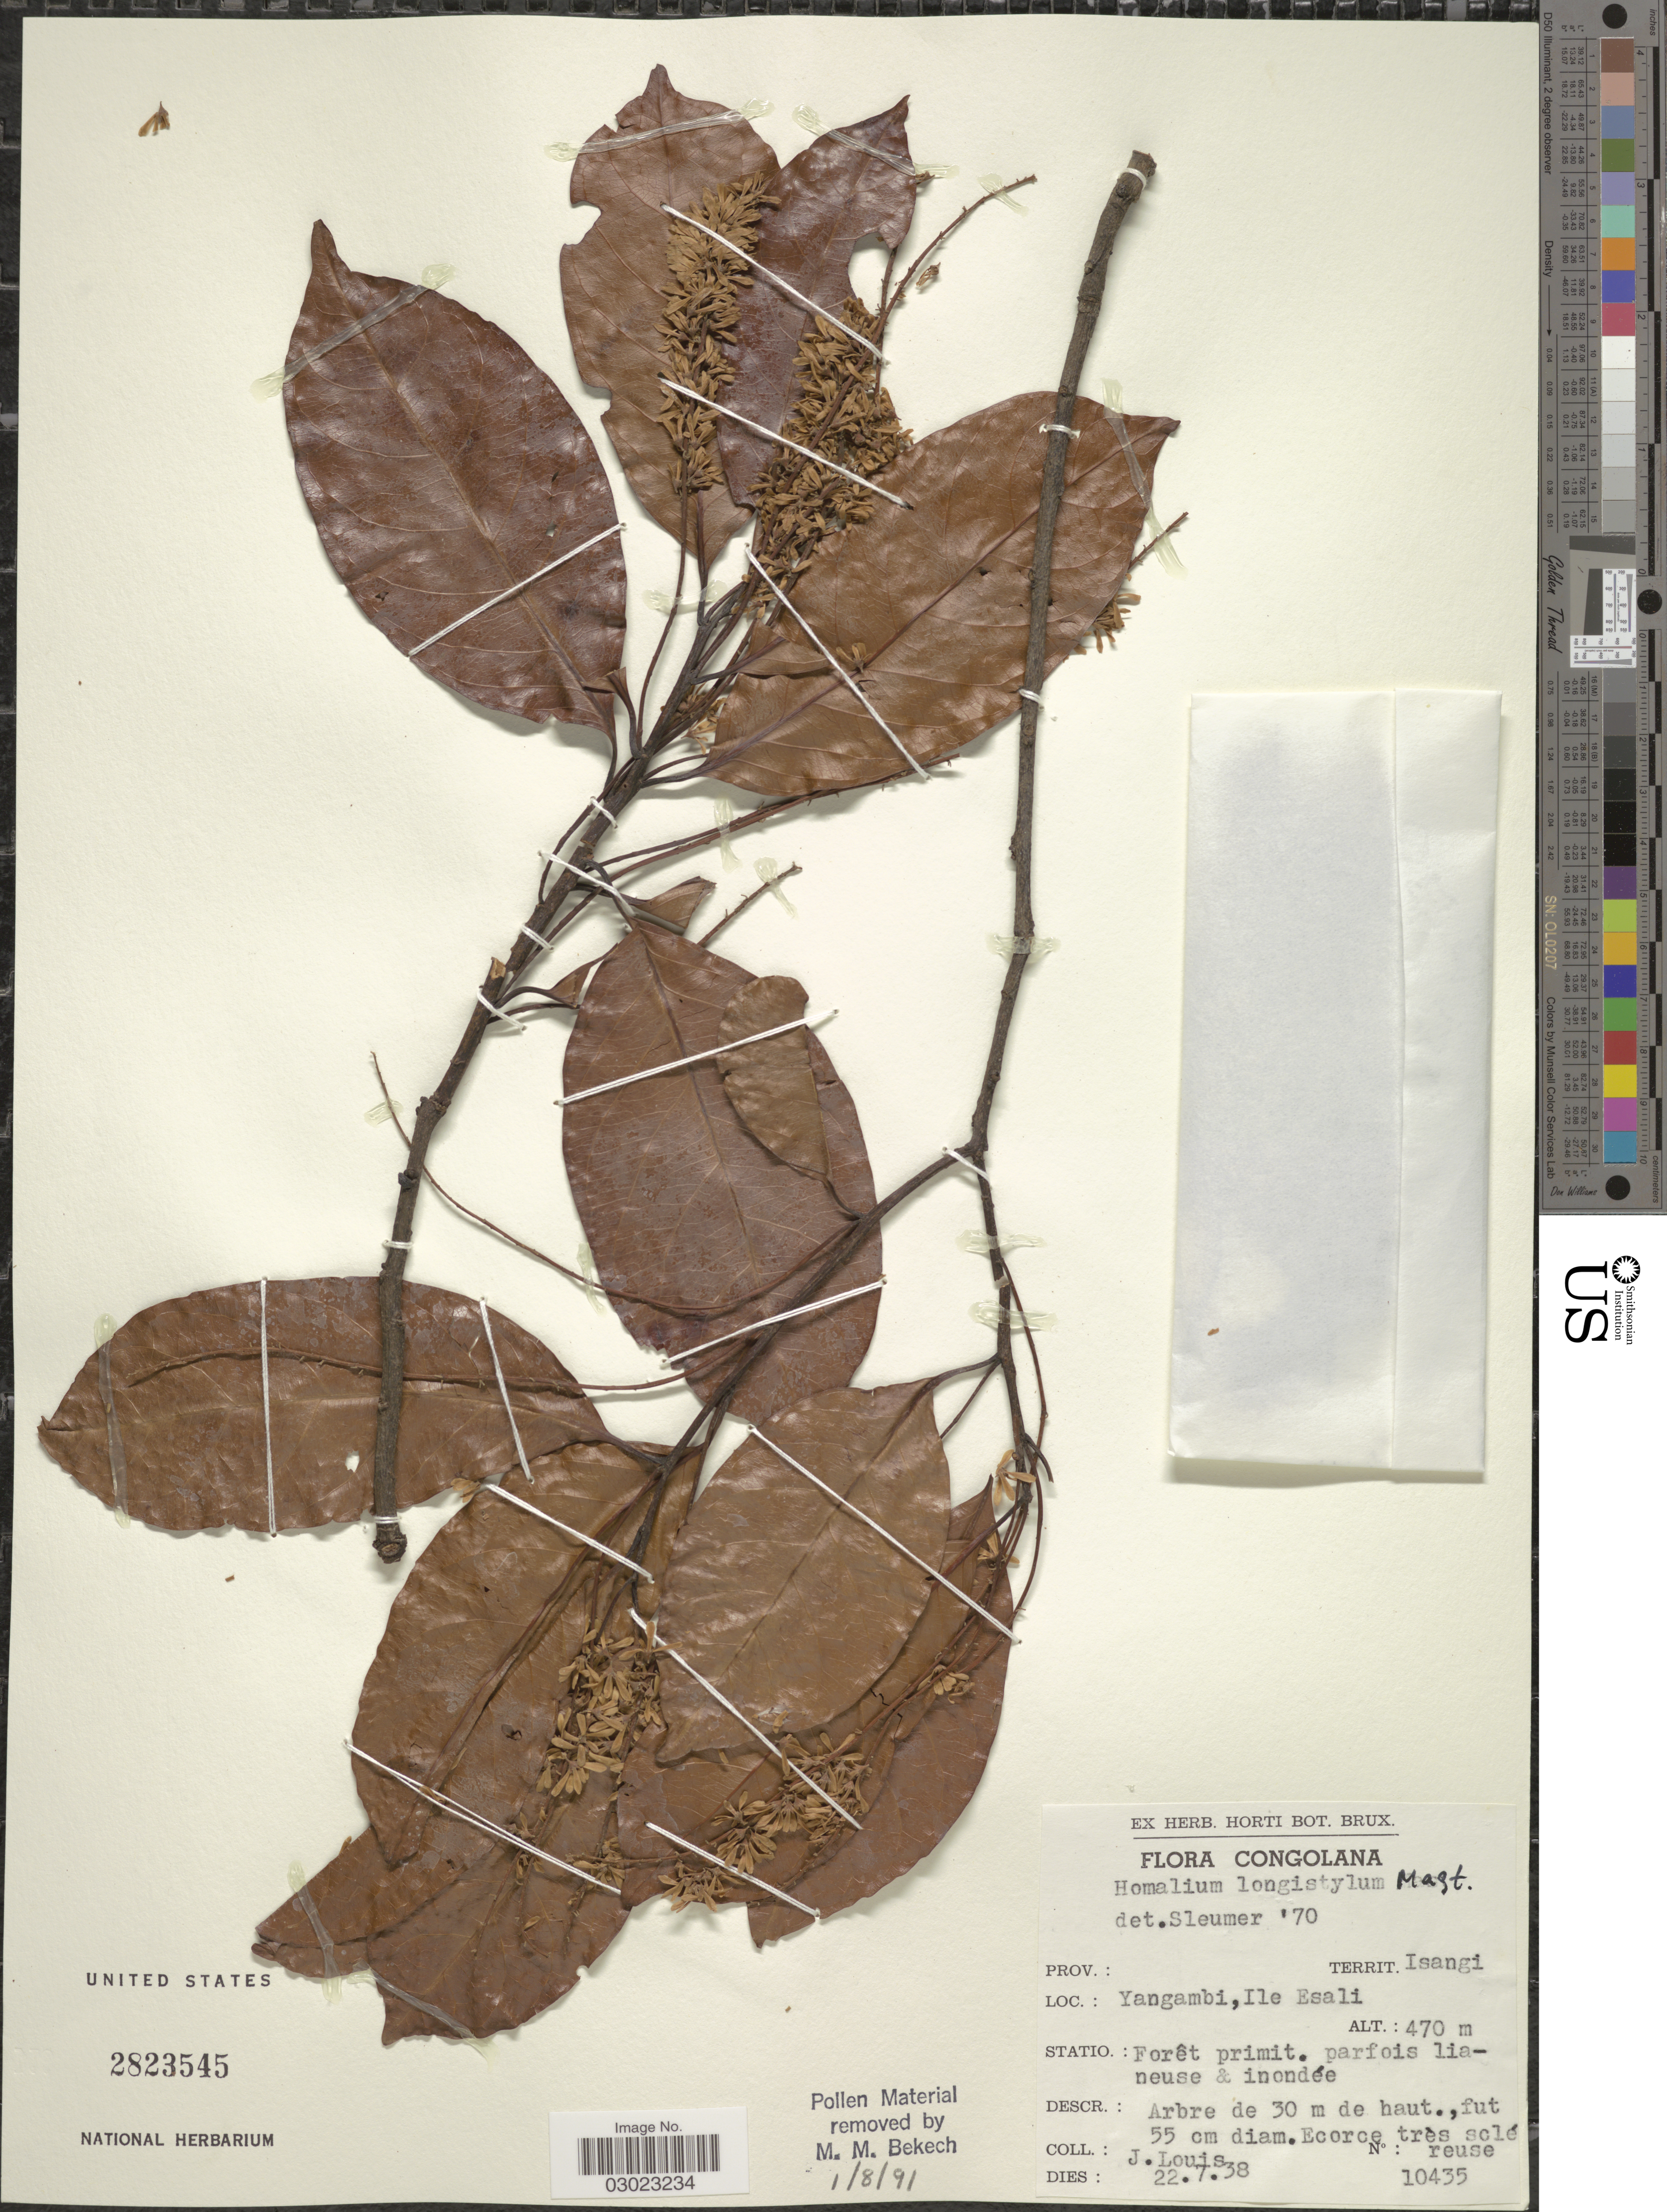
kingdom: Plantae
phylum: Tracheophyta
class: Magnoliopsida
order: Malpighiales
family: Salicaceae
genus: Homalium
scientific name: Homalium longistylum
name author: Mast.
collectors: J. Louis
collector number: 10435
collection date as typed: Transcribed d/m/y: 22/7/38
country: Congo, Democratic Republic of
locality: Congolana. Territ. Isangi. Yangambi, Ile Esali.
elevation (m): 470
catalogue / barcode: US 2823545